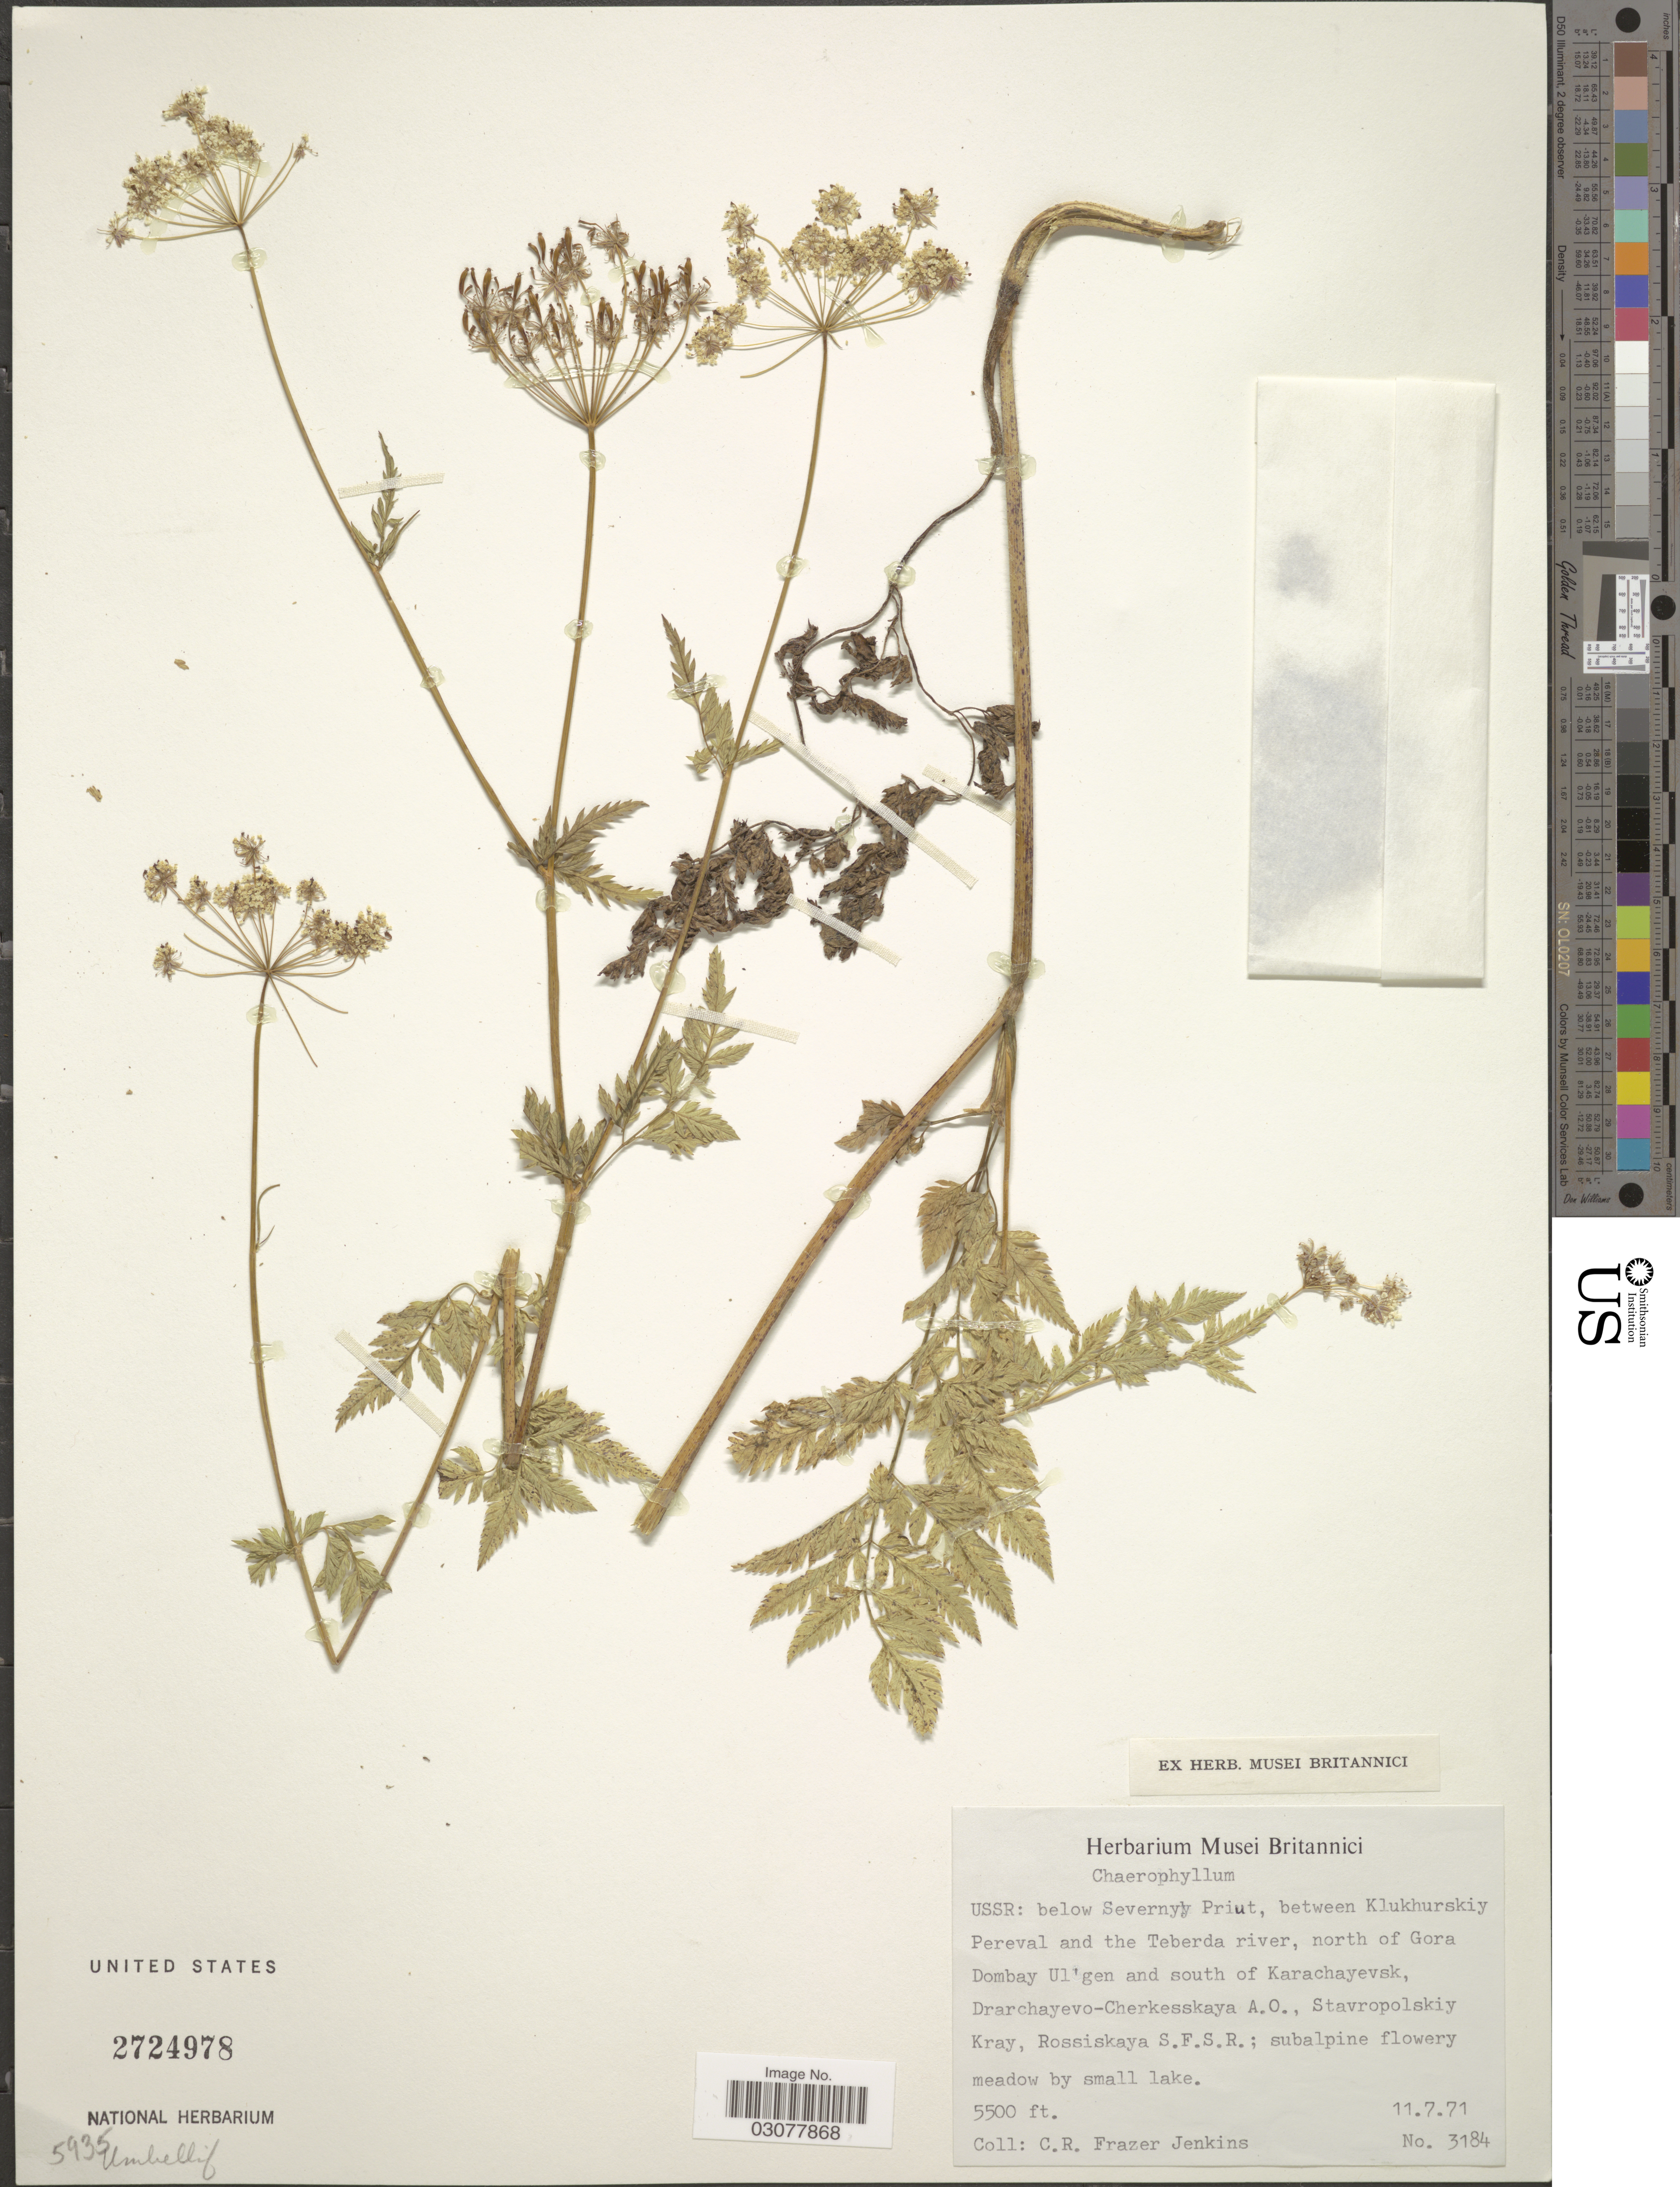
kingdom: Plantae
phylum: Tracheophyta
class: Magnoliopsida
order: Apiales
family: Apiaceae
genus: Chaerophyllum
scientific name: Chaerophyllum sp.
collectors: C. R. Fraser-Jenkins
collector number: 3184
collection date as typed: Transcribed d/m/y: 11/7/71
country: Russian Federation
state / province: Stavropol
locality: USSR: below Severny Priut, between Klukhurskiy Pereval and the Teberda river, north of Gora Dombay Ul'gen and south of Karachayevsk, Drarchayevo-Cherkesskaya A.O., Stavropolskiy Kray, Rossiskaya S.F.S.R.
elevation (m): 1676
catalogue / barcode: US 2724978